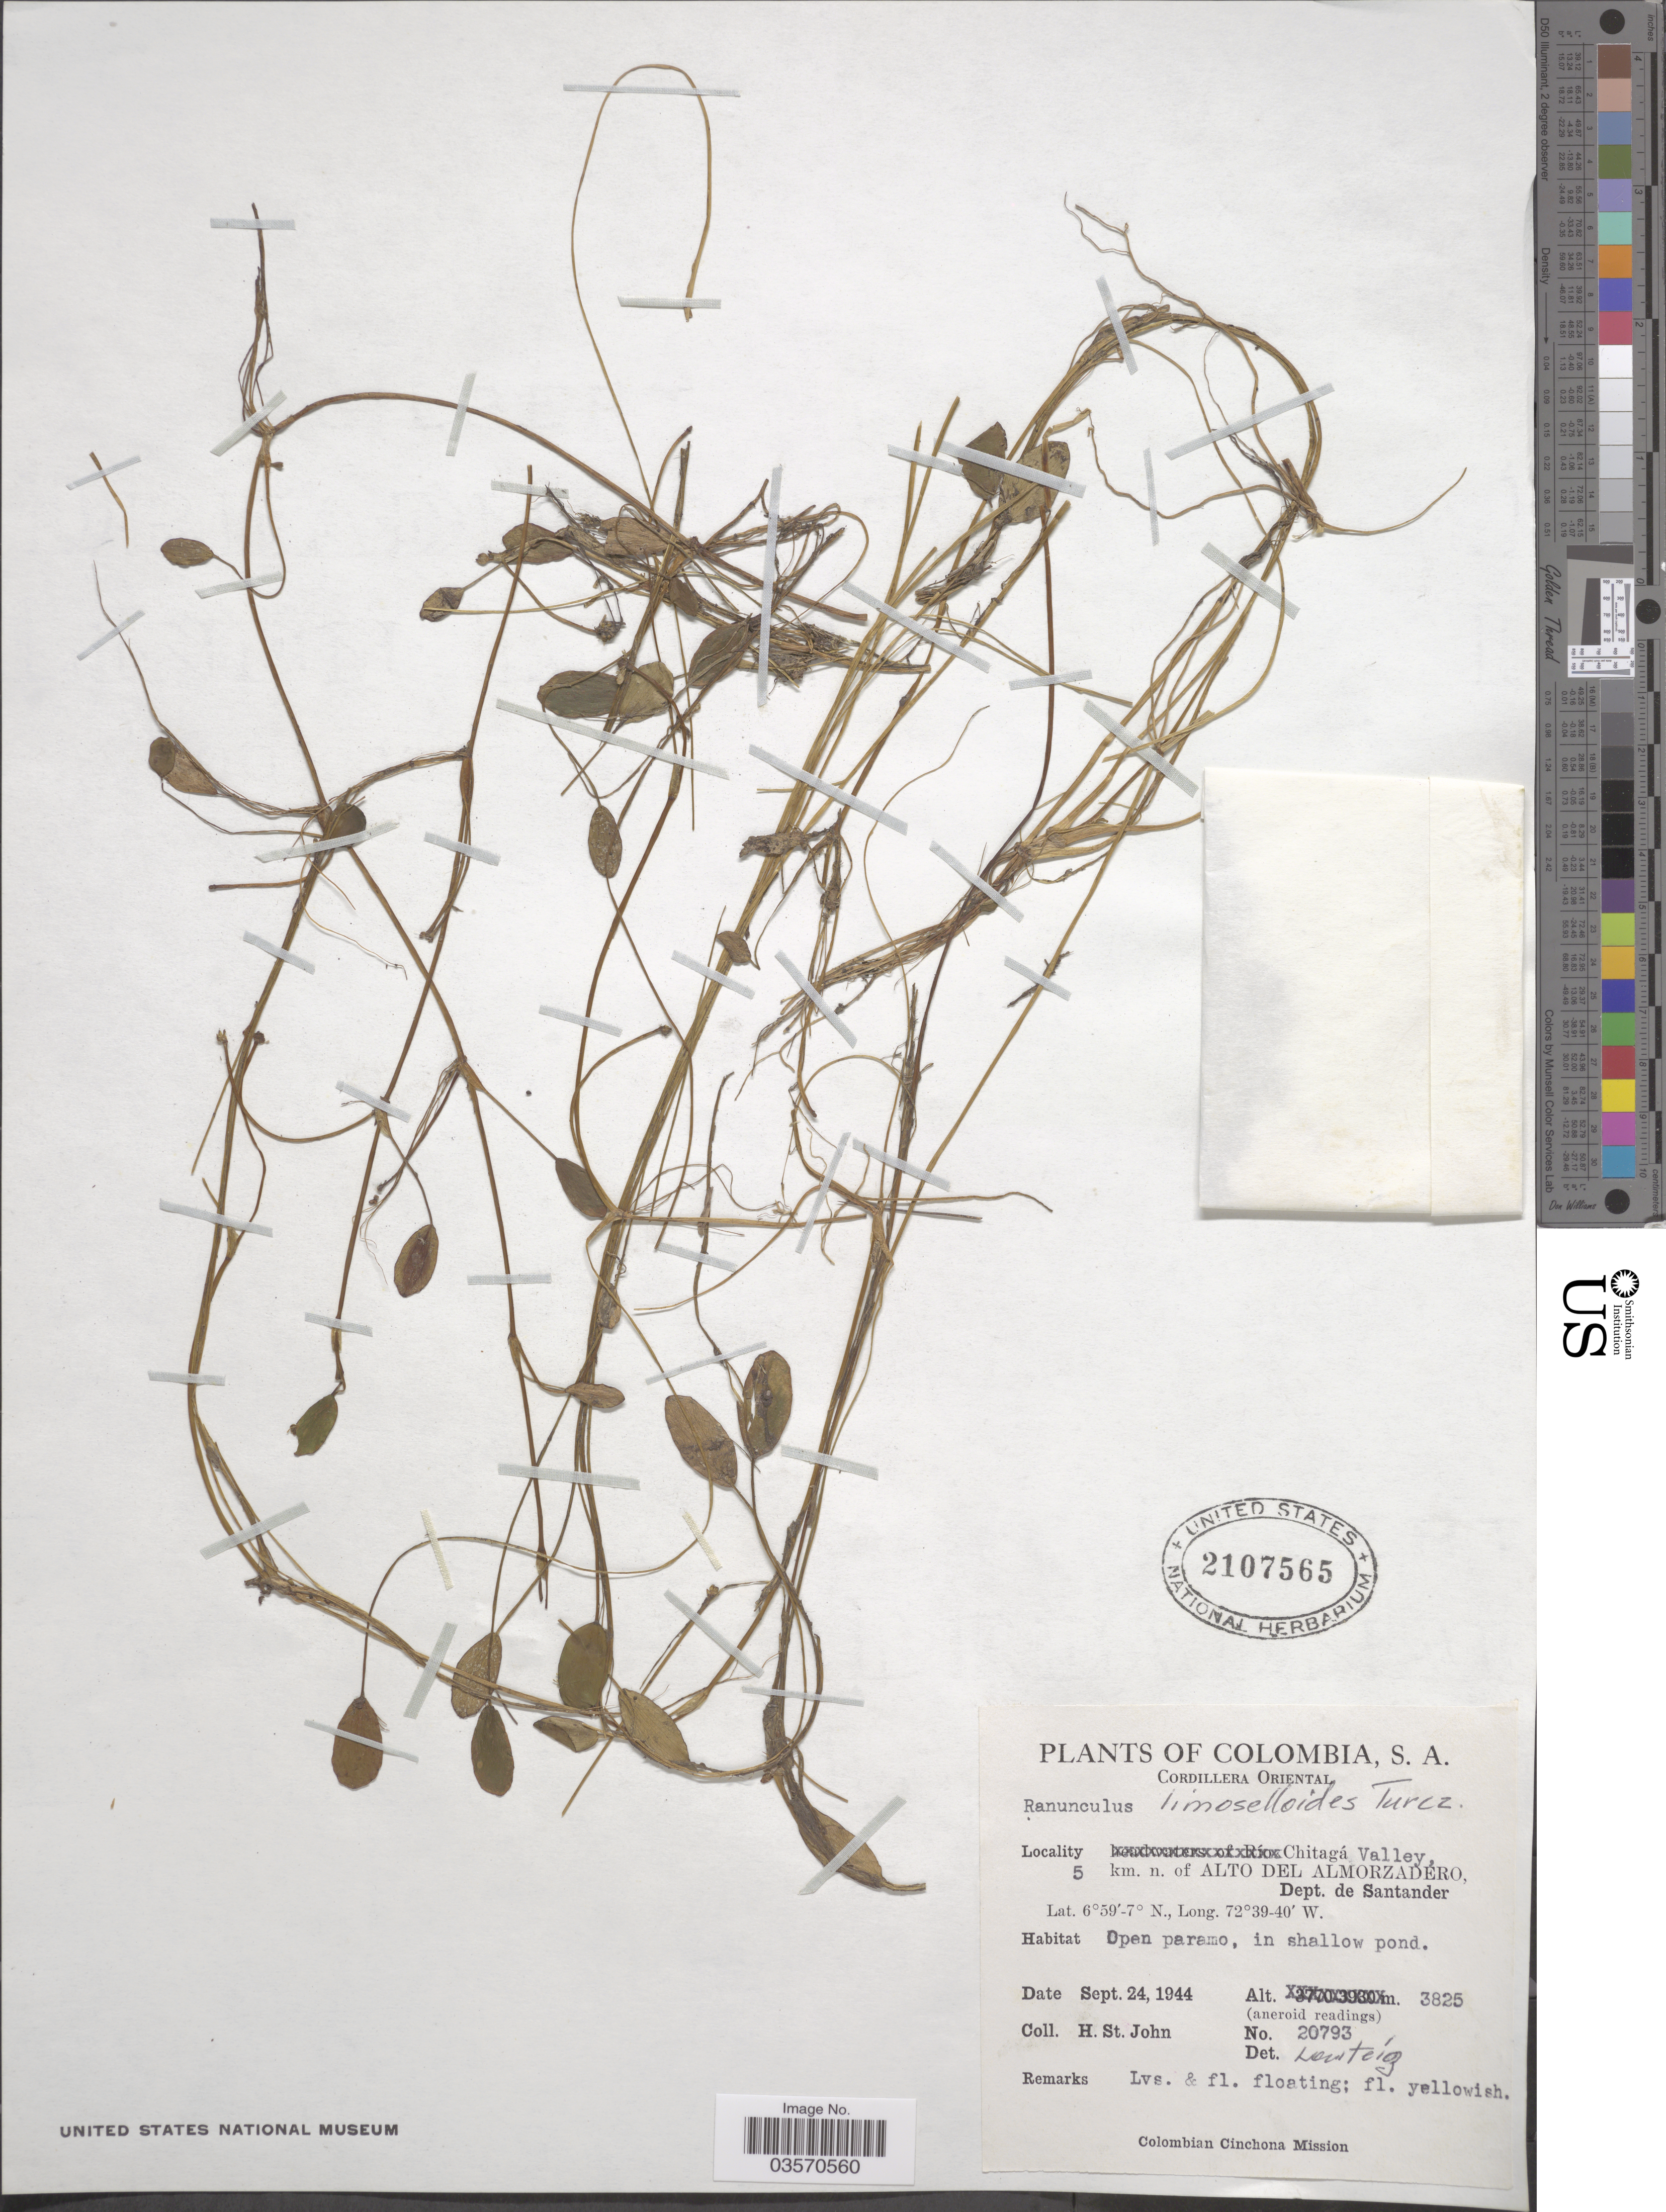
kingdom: Plantae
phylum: Tracheophyta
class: Magnoliopsida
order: Ranunculales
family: Ranunculaceae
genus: Ranunculus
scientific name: Ranunculus limoselloides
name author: Turcz.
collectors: H. St. John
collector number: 20793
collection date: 1944-09-24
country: Colombia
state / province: Santander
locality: Cordillera Oriental. Chitagá Valley, 5 km. n. of Alto Del Almorzadero. Dept. de Santander.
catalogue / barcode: US 2107565